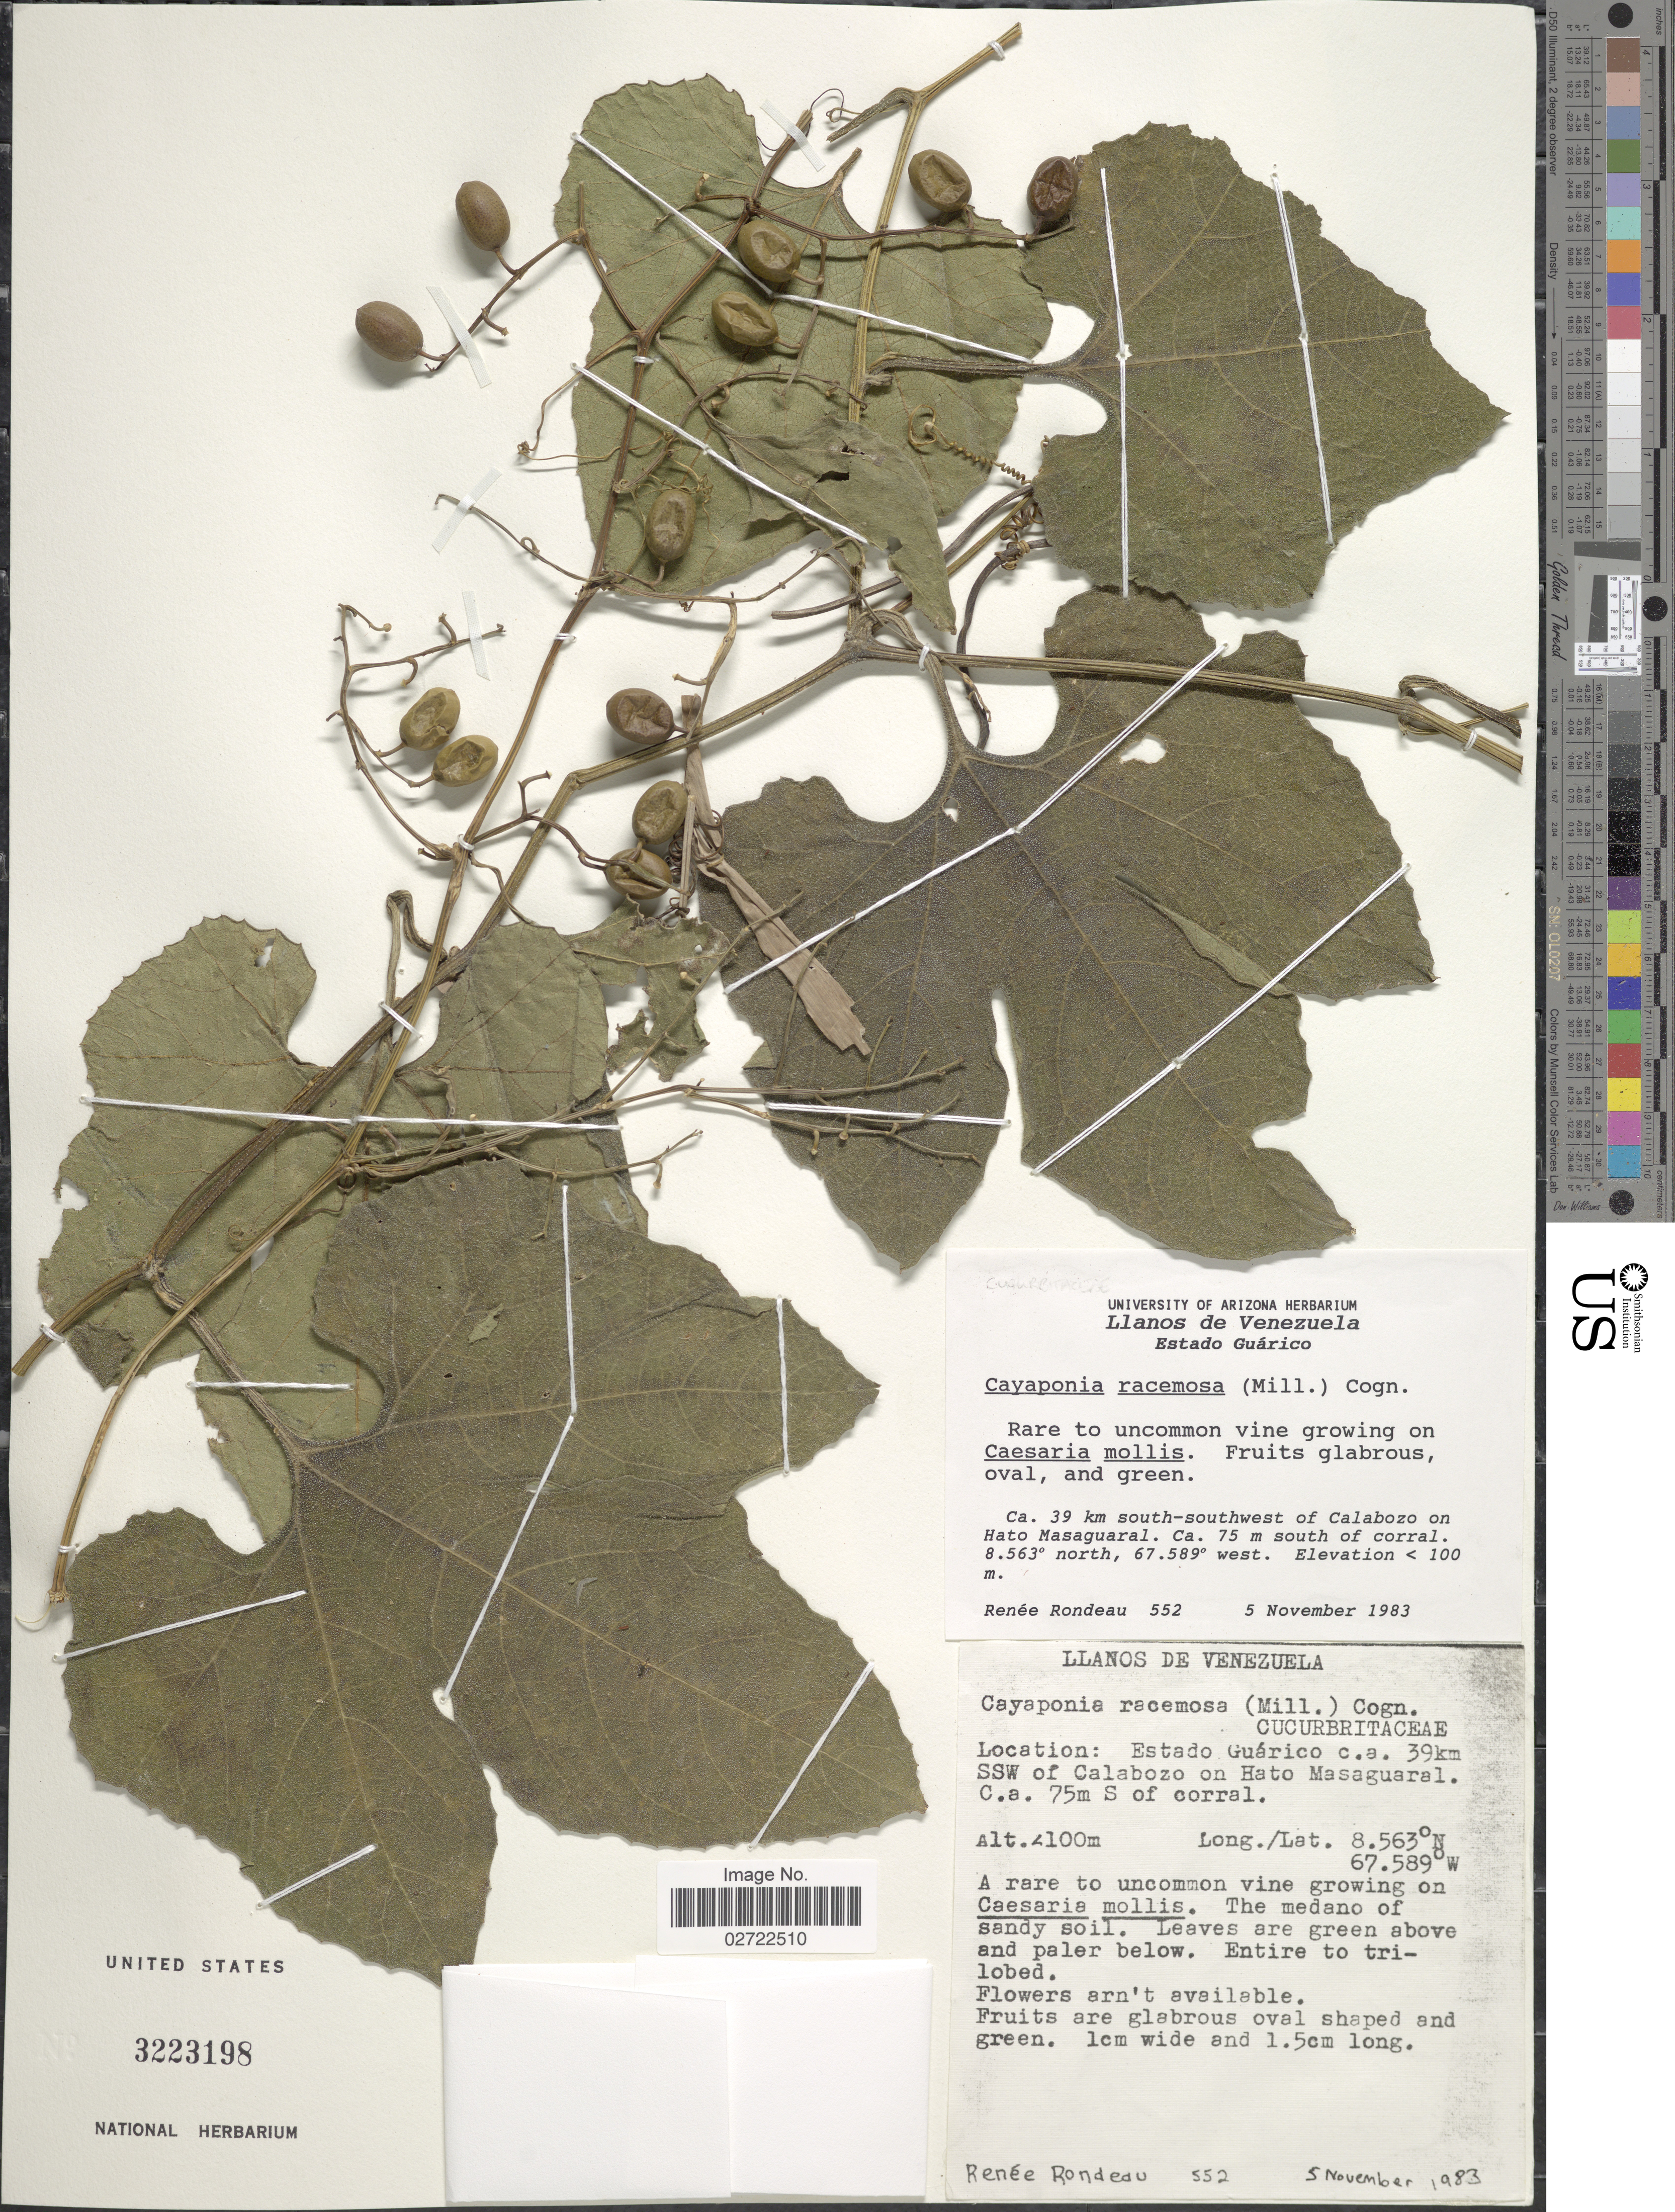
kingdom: Plantae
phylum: Tracheophyta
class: Magnoliopsida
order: Cucurbitales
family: Cucurbitaceae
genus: Cayaponia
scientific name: Cayaponia racemosa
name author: (Mill.) Cogn.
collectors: R. Rondeau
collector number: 552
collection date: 1983-11-05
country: Venezuela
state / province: Guárico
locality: Estado Guarico ca. 39 km south-southwest of Calabozo on Hato Masaguaral. Ca. 75 m south of Corral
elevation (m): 100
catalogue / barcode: US 3223198